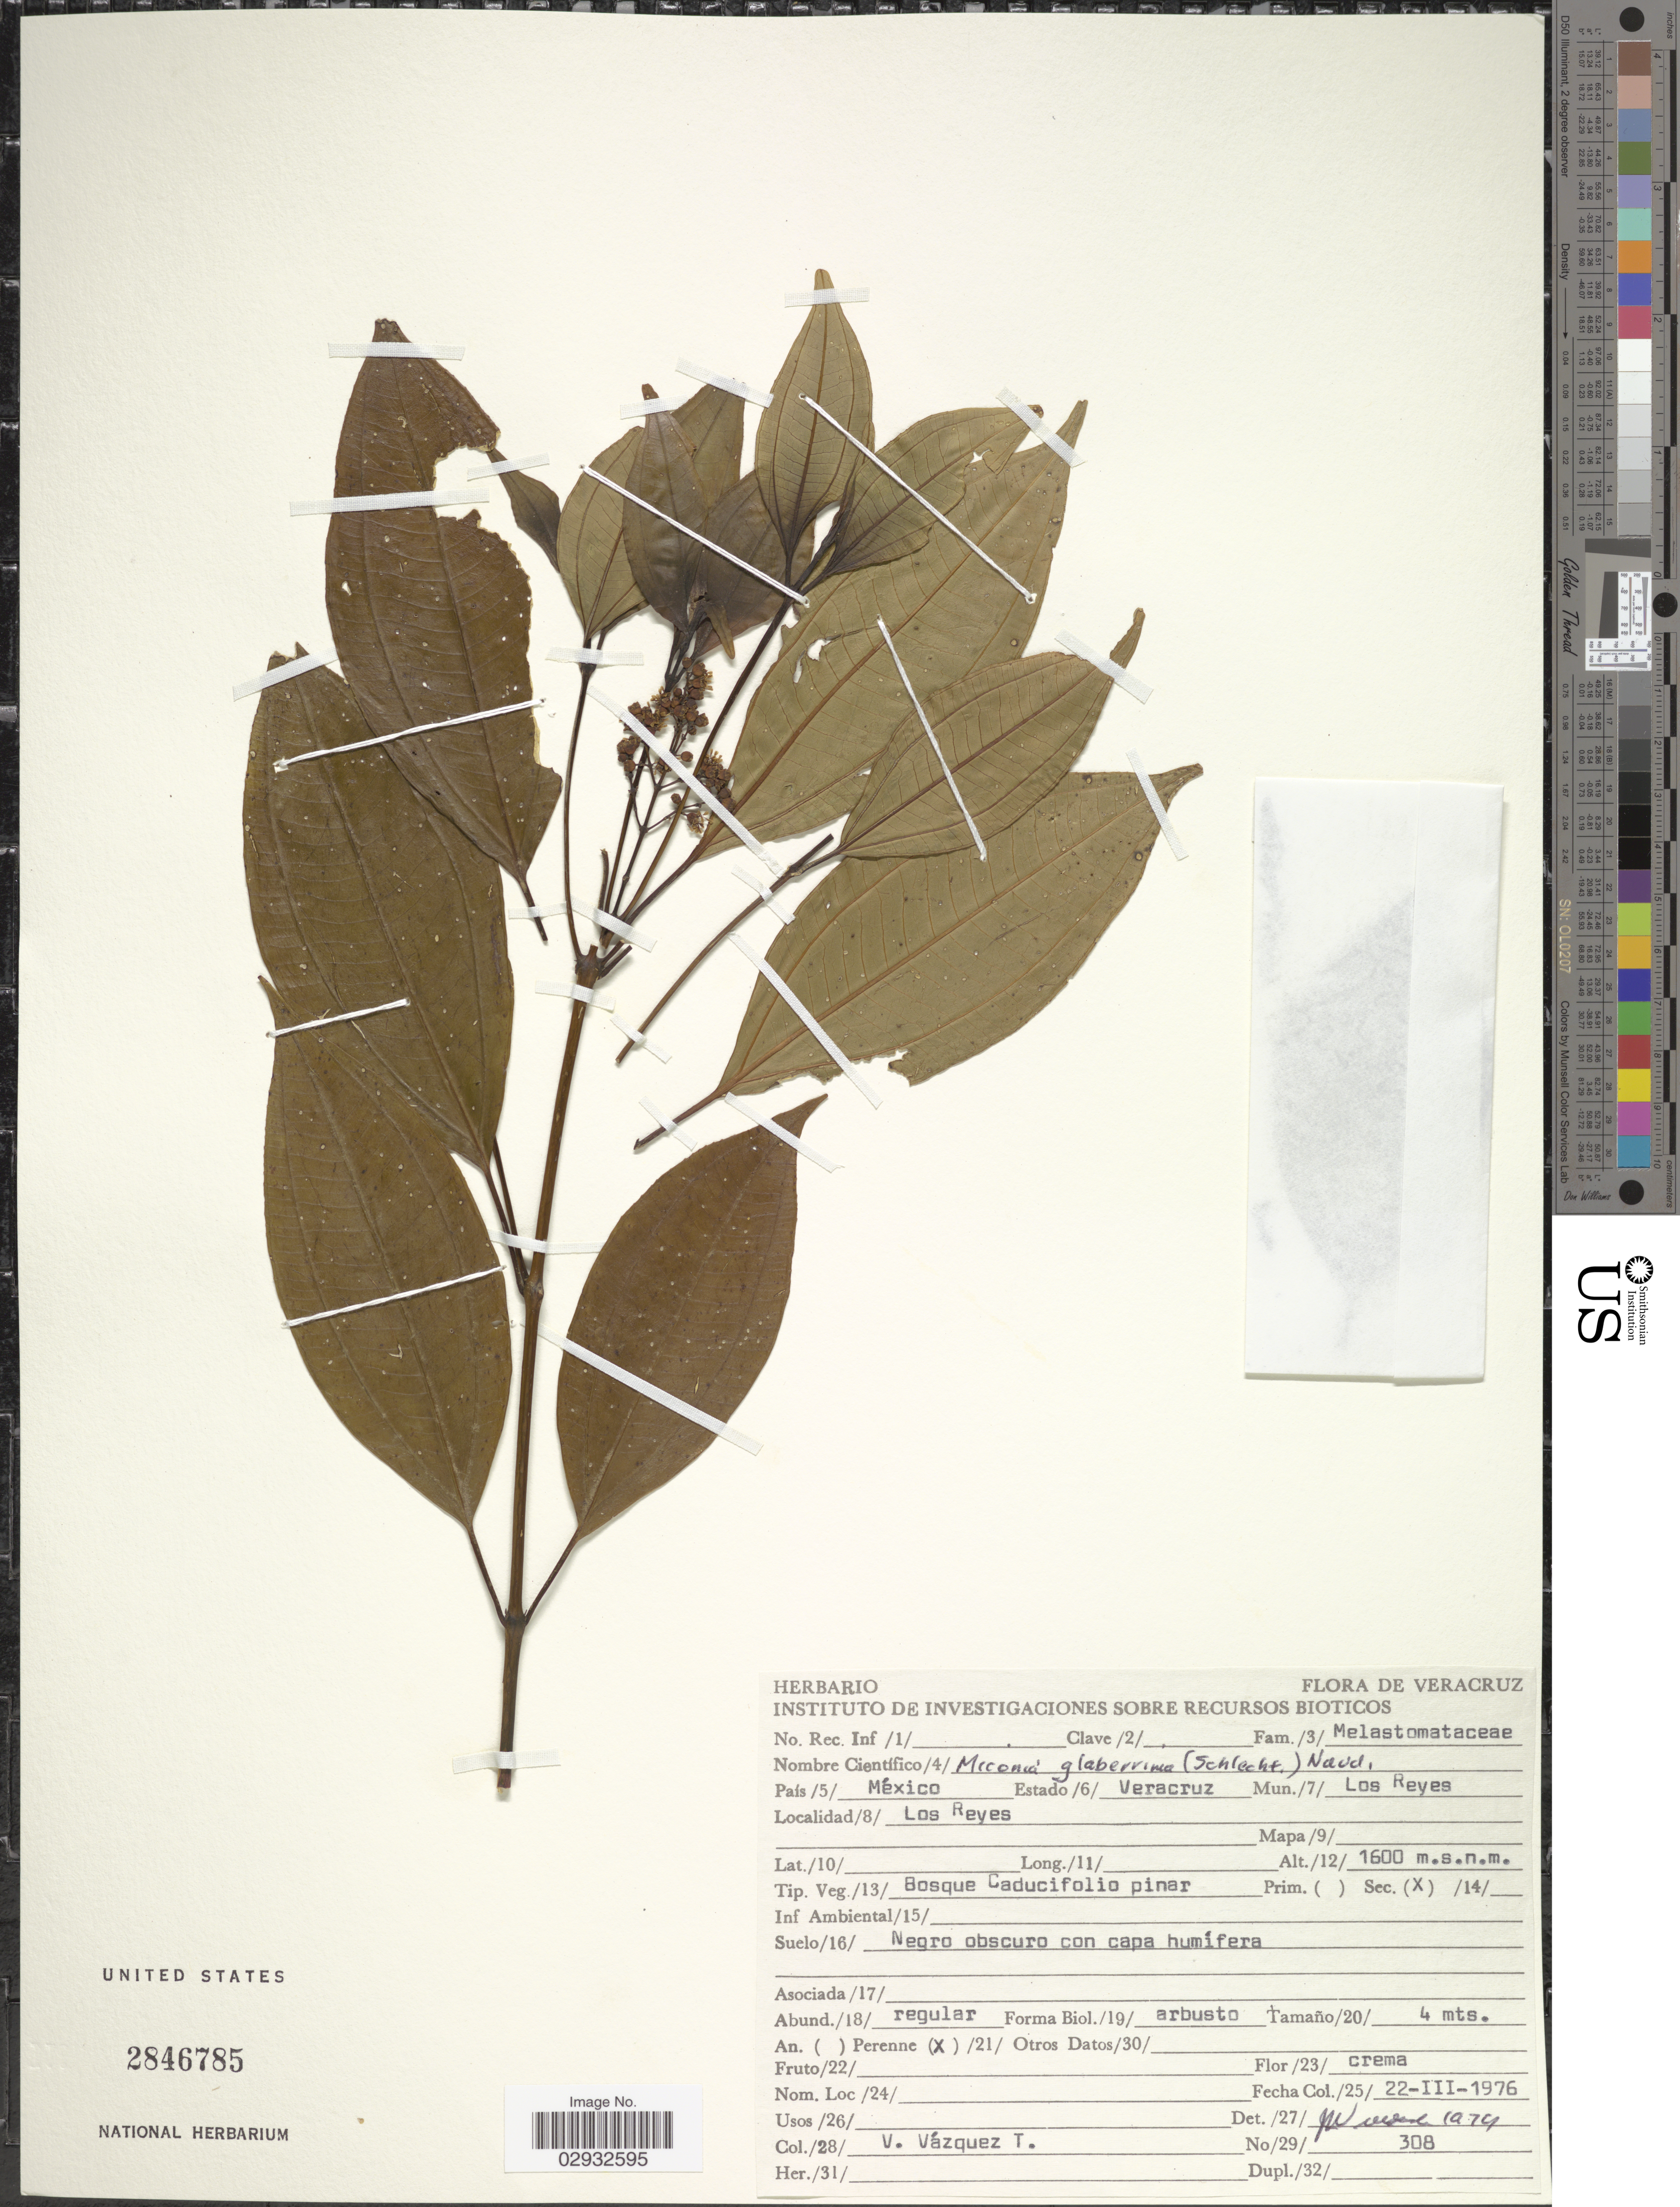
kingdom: Plantae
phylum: Tracheophyta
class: Magnoliopsida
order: Myrtales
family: Melastomataceae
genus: Miconia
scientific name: Miconia glaberrima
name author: (Schltdl.) Naudin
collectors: V. Vázquez T.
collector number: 308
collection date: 1976-03-22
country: Mexico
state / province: Veracruz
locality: Estado Veracruz. Mun. Los Reyes. Los Reyes.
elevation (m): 1600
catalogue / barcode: US 2846785